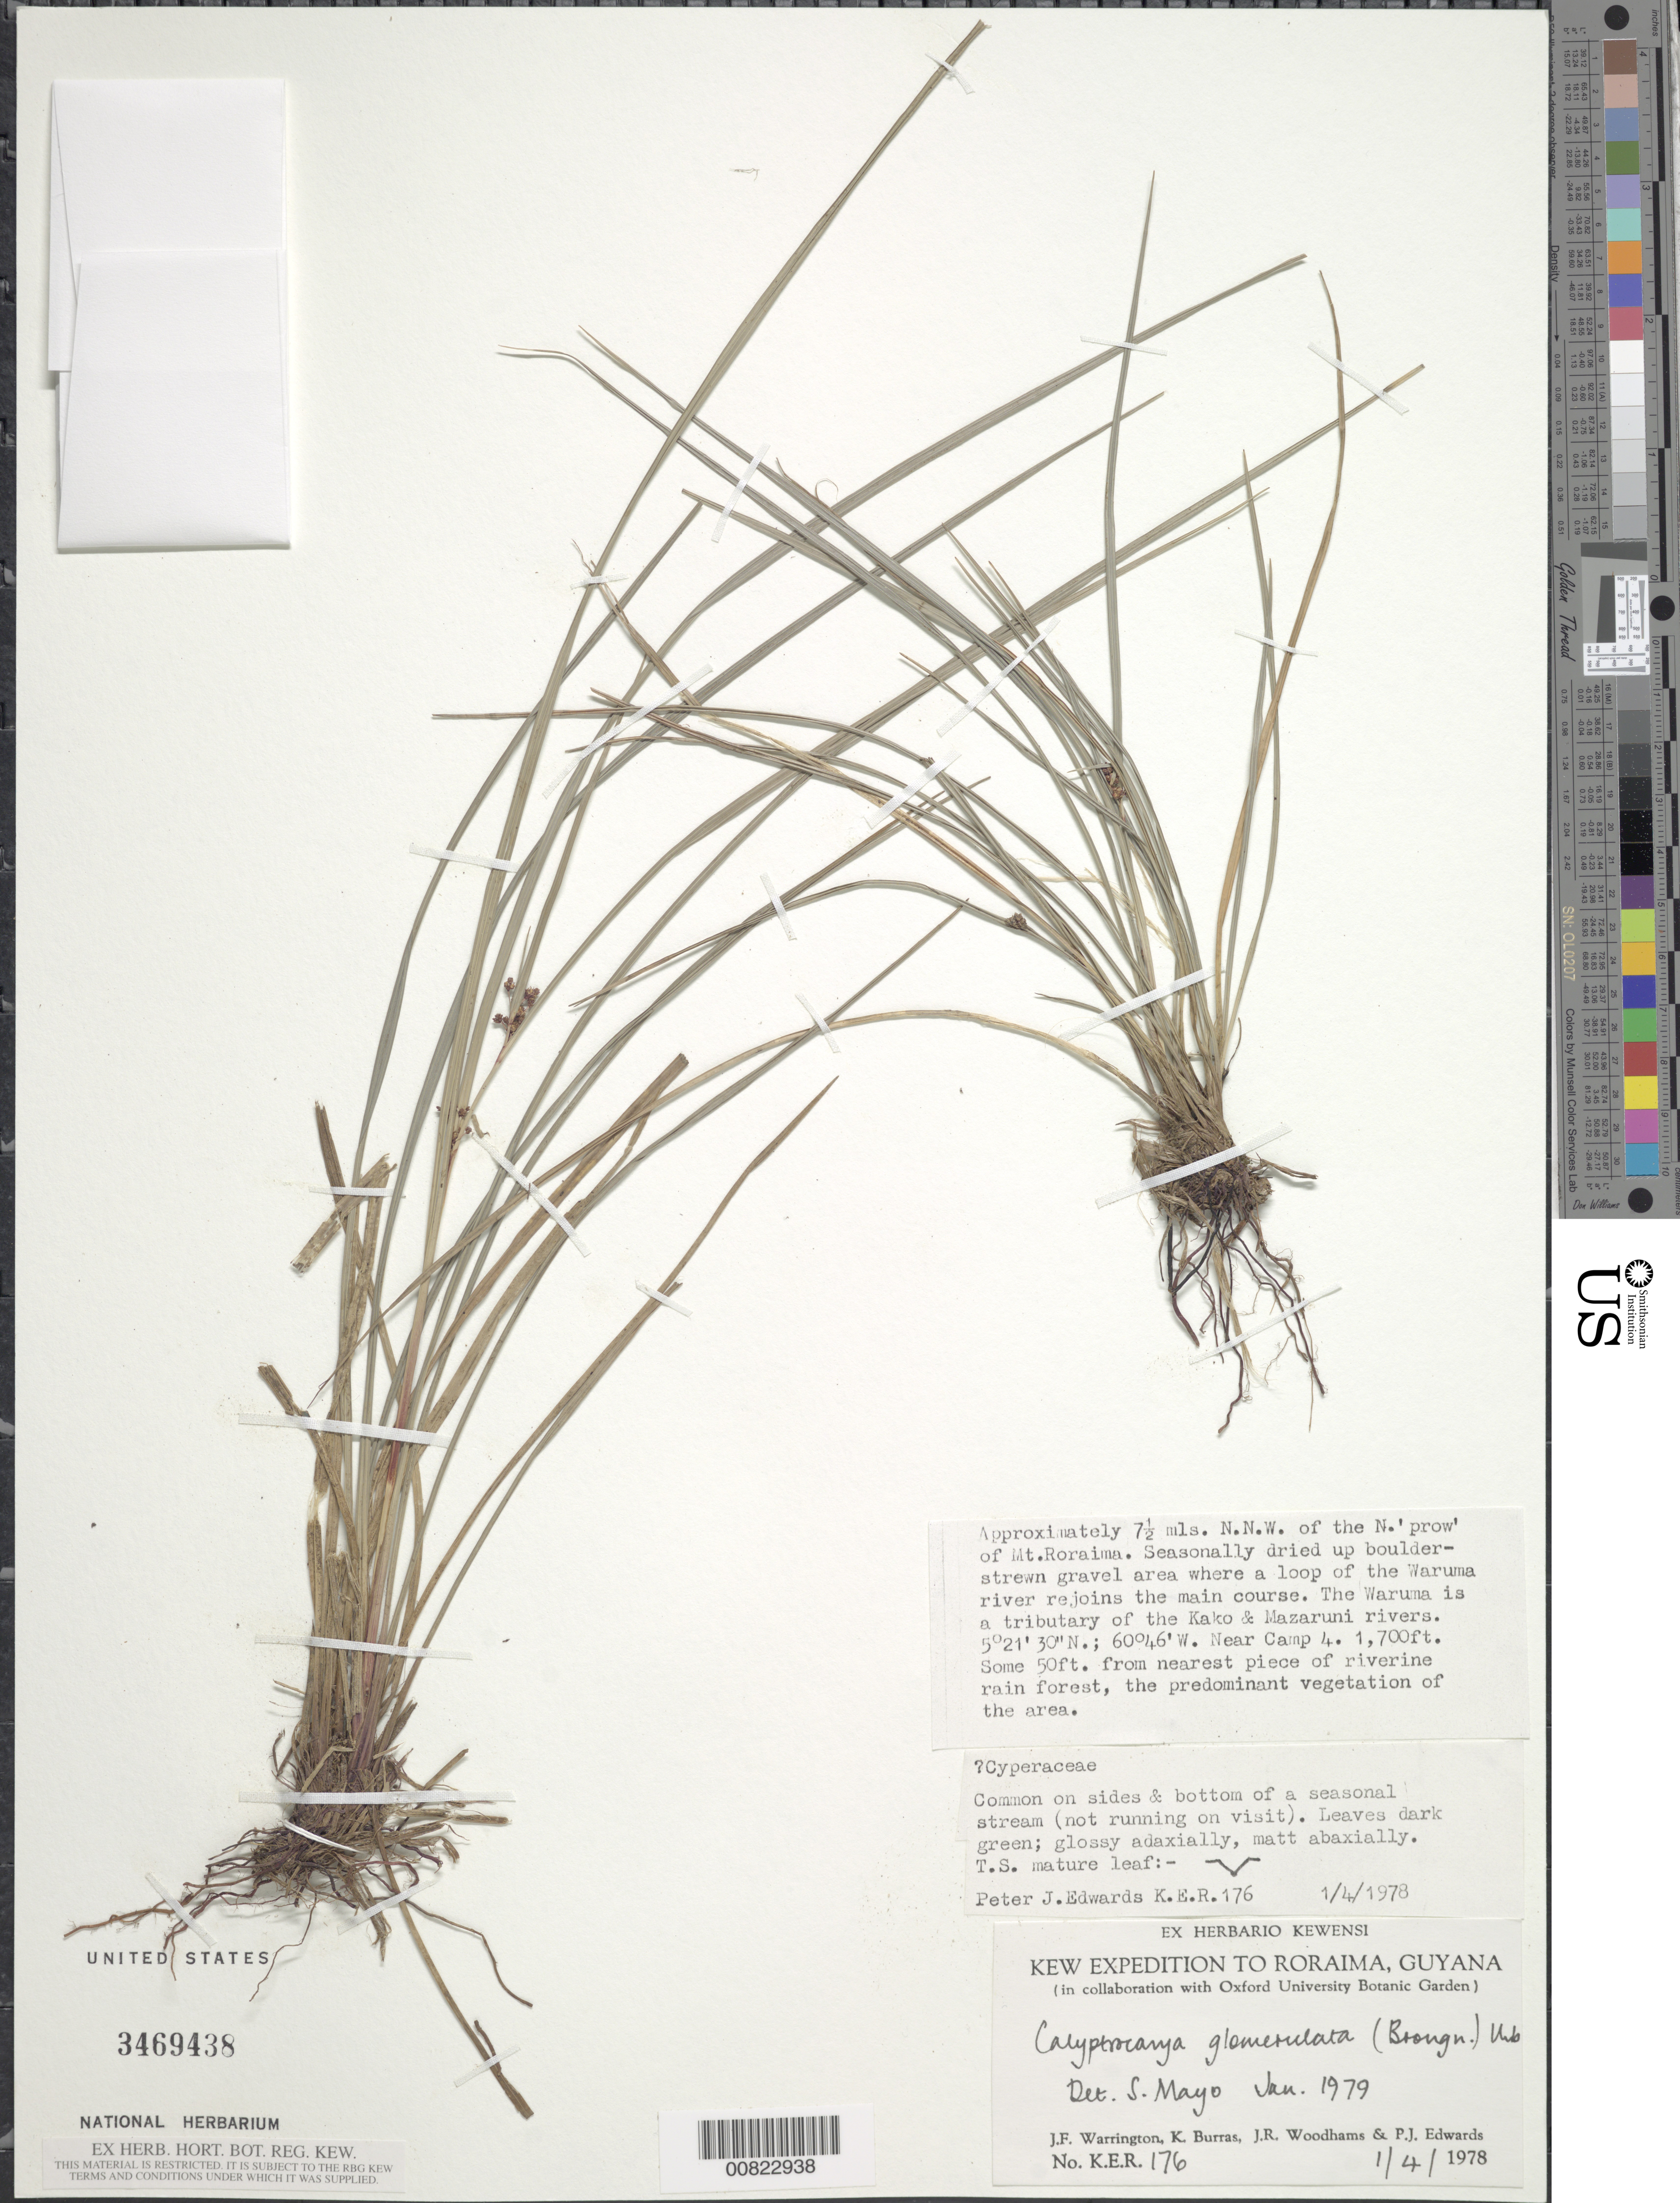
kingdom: Plantae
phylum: Tracheophyta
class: Liliopsida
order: Poales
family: Cyperaceae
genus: Calyptrocarya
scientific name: Calyptrocarya glomerulata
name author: (Brongn.) Urb.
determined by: Mayo, S.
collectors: J. Warrington, K. Burras, J. Woodhams & P. Edwards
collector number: KER 176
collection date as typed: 1-Apr-78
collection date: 1978-04-01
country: Guyana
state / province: Cuyuni-Mazaruni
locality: Mt. Roraima, 7.5 miles NNW of N prow, E side of Waruma R., vicinity Camp 4, on Waruma Trail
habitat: Seasonally dried up boulder strewn gravel area; 50 feet from nearest piece of riverine rainforest, the predominant vegetation of the area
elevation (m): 518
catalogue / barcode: US 3469438